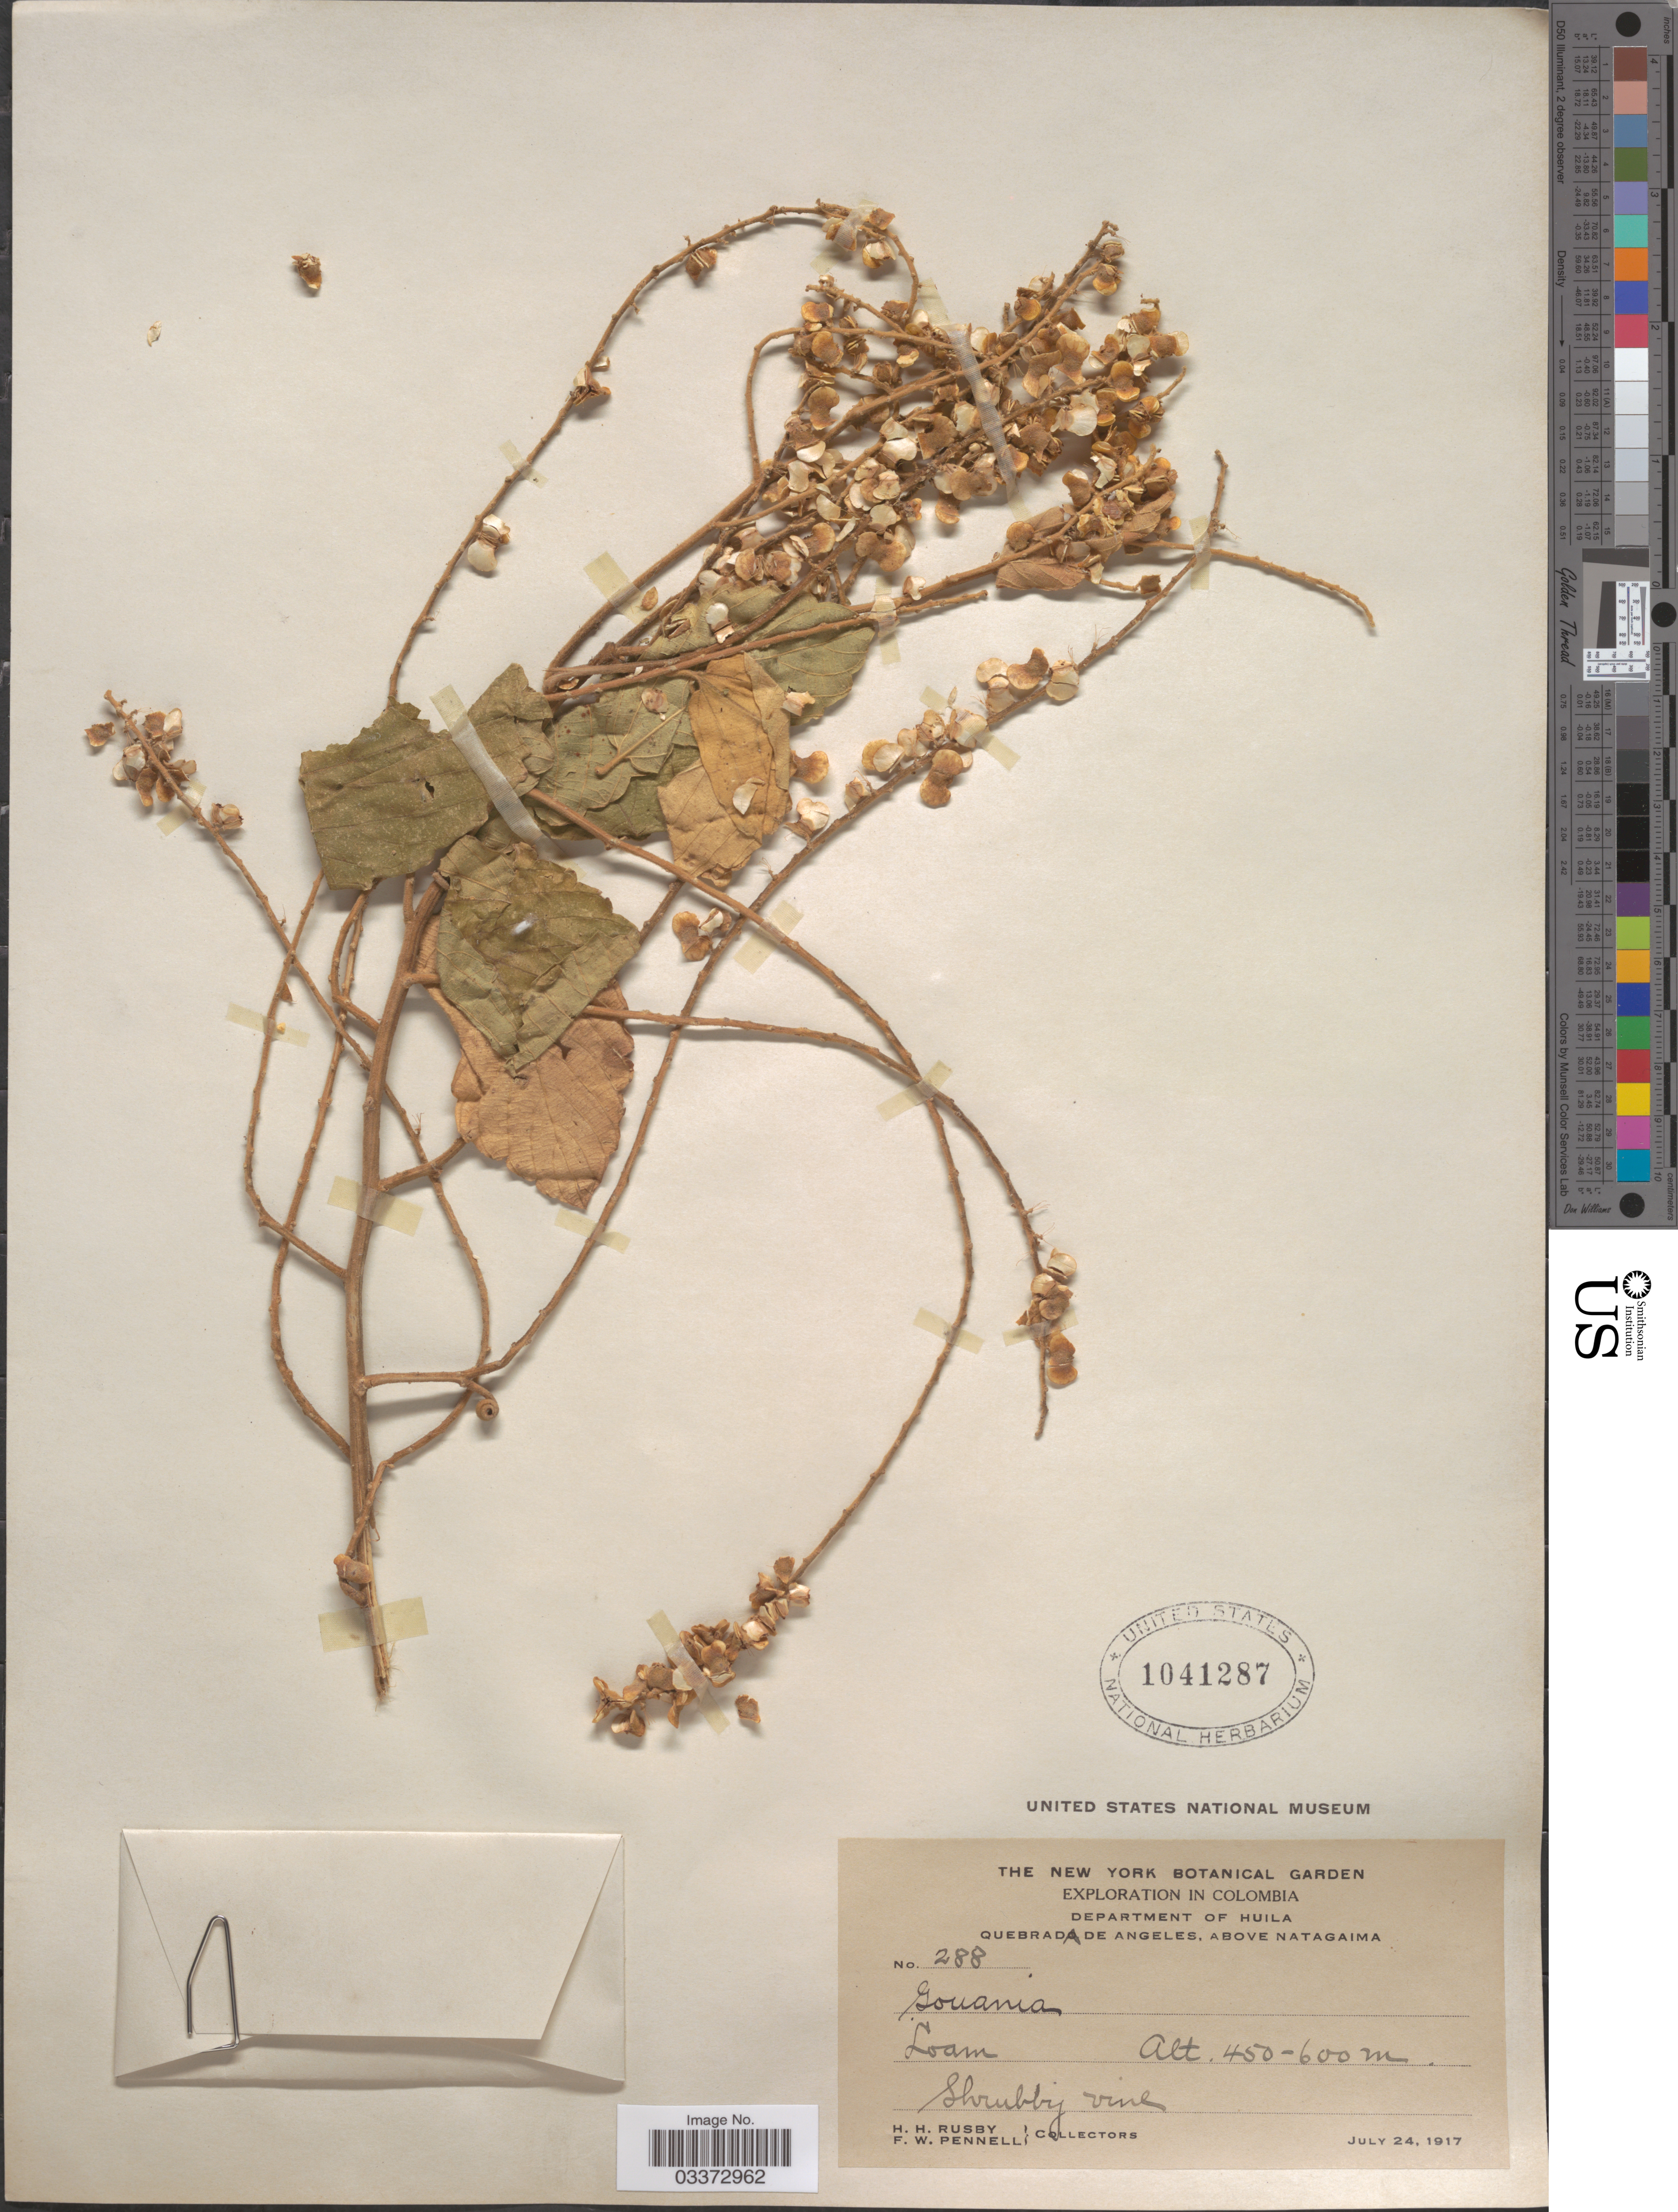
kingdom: Plantae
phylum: Tracheophyta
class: Magnoliopsida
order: Rosales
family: Rhamnaceae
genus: Gouania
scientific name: Gouania polygama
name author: (Jacq.) Urb.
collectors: H. H. Rusby & F. W. Pennell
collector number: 288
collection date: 1917-07-24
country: Colombia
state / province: Huila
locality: Department of Huila. Quebrada de Angeles, above Natagaima.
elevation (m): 450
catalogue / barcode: US 1041287